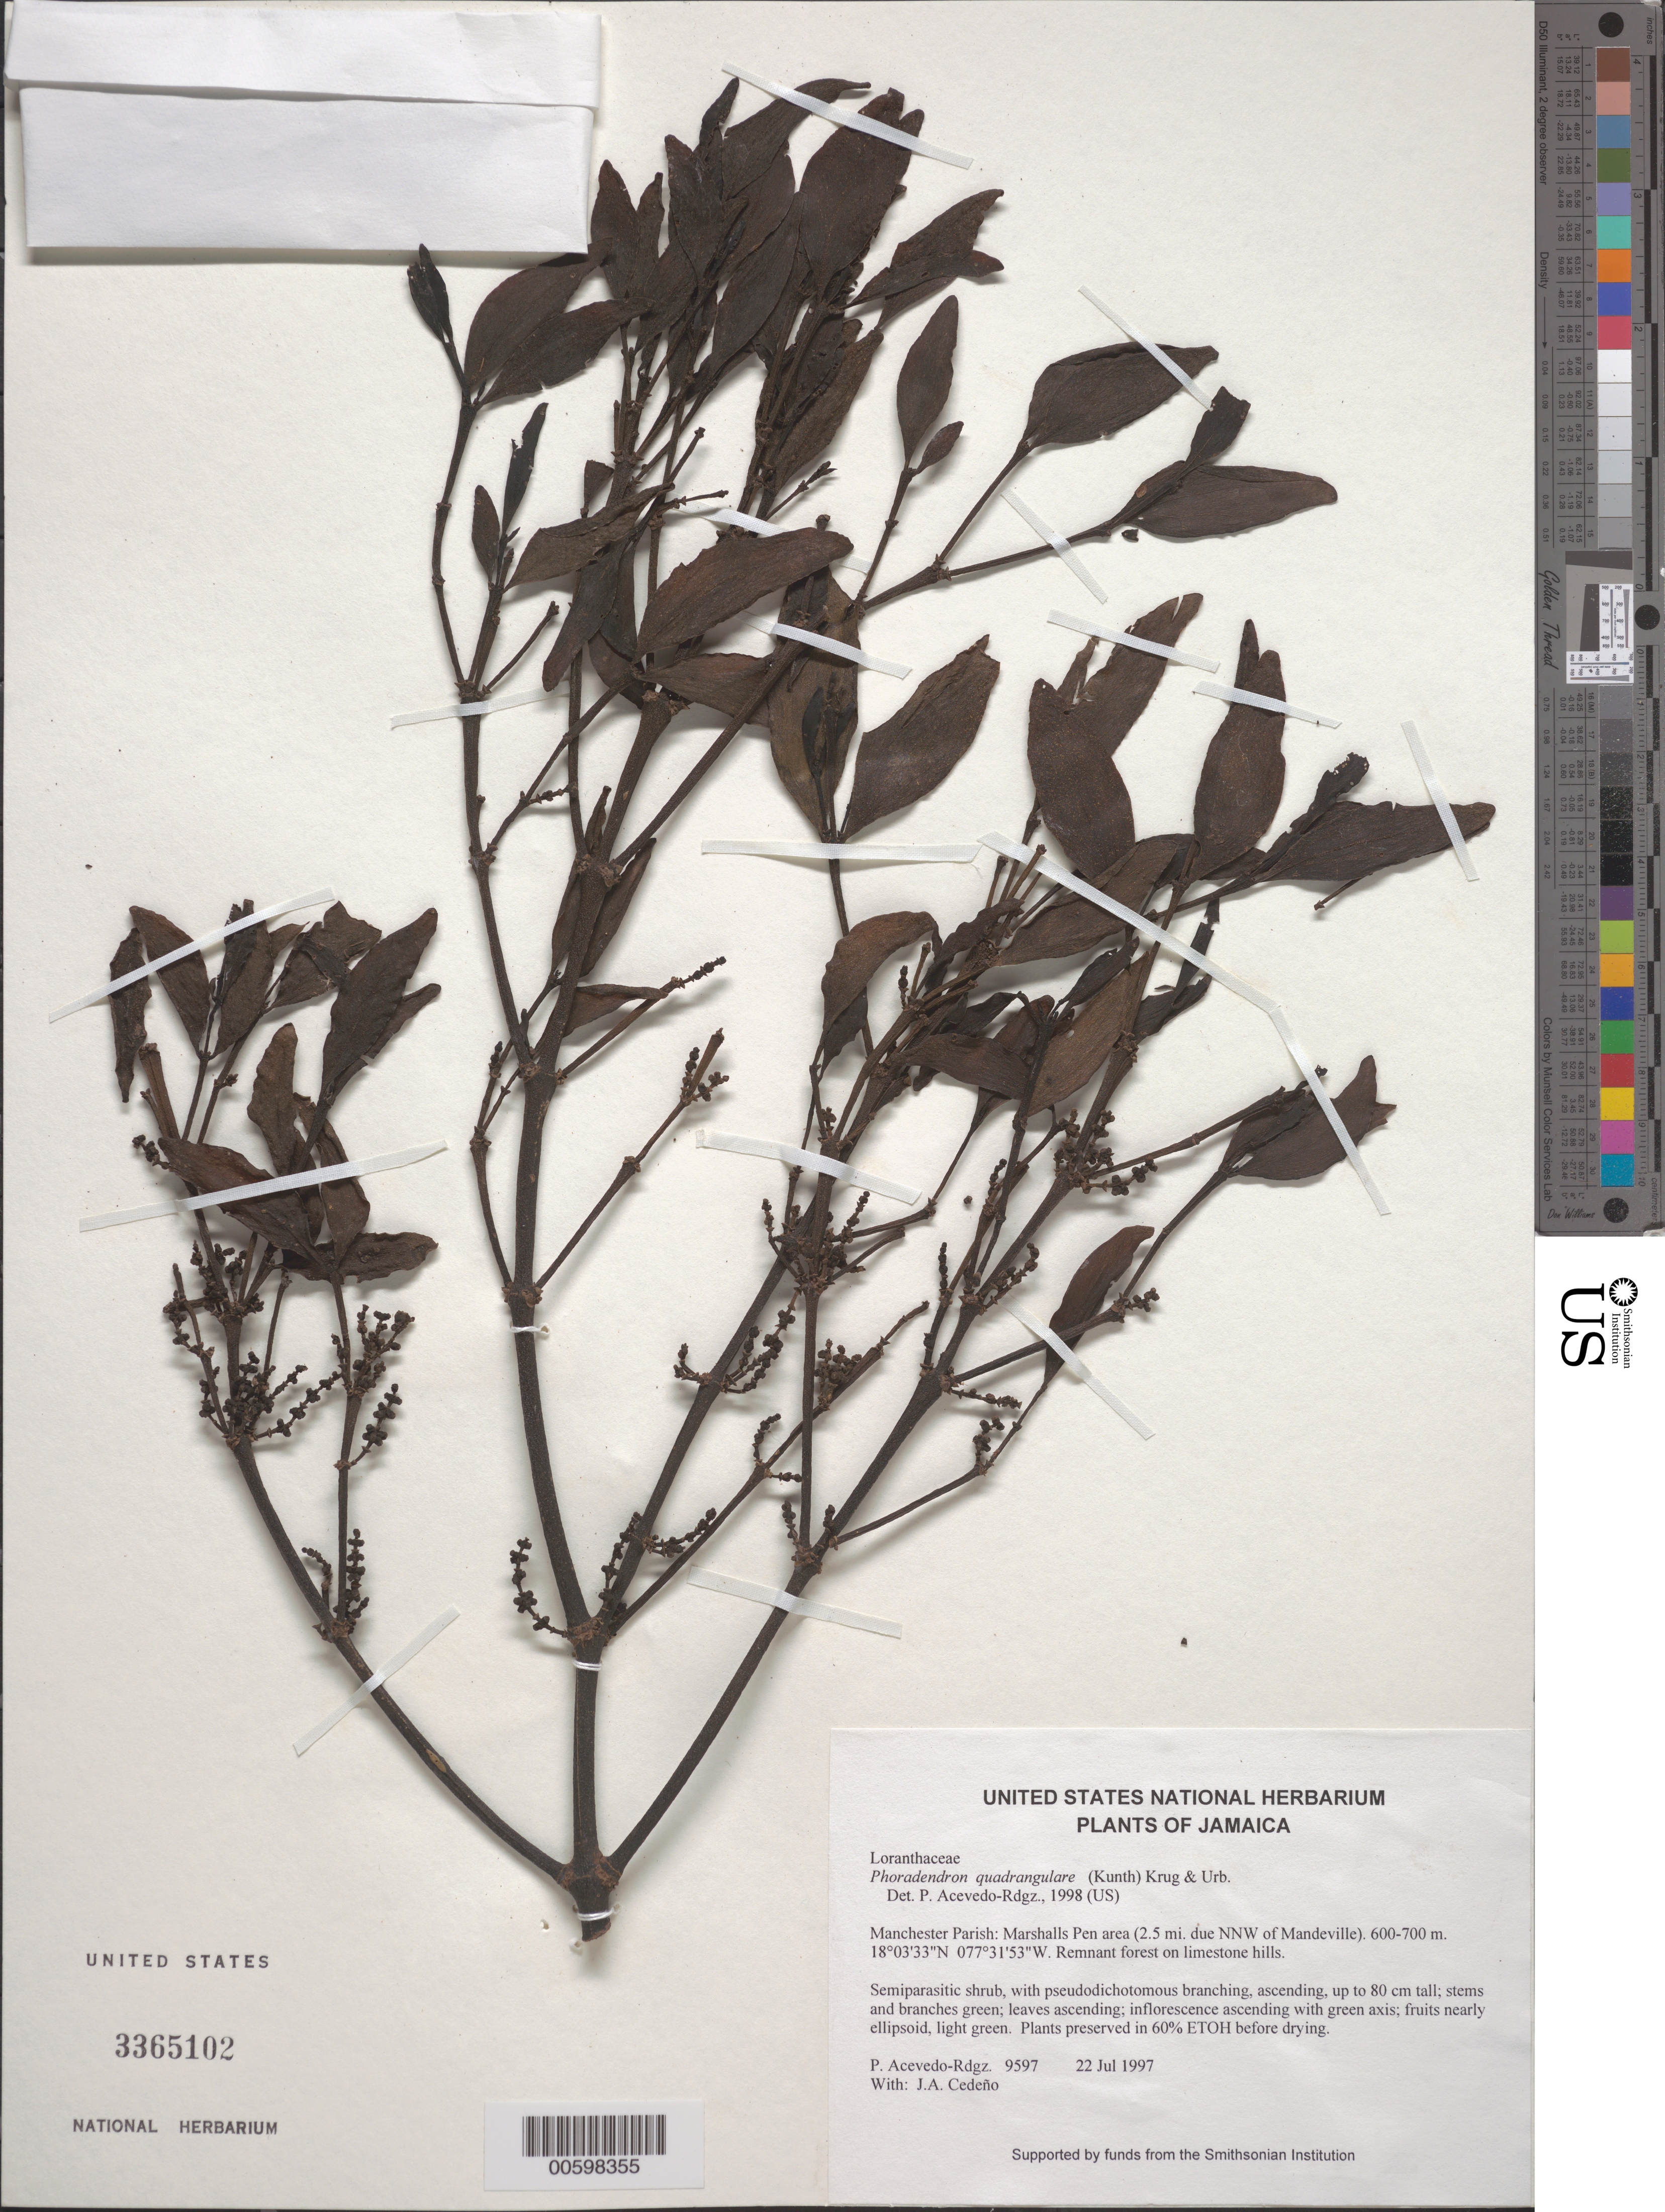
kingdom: Plantae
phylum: Tracheophyta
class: Magnoliopsida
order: Santalales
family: Viscaceae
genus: Phoradendron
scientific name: Phoradendron quadrangulare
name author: (Kunth) Griseb.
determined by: Acevedo-Rodríguez, P., (BOT), Smithsonian Institution - National Museum of Natural History (UNITED STATES)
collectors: P. Acevedo-Rodr. & J. A. Cedeño M.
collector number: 9597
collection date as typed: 22 Jul 1997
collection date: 1997-07-22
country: Jamaica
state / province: Manchester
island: Jamaica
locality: Manchester Parish: Marshalls Pen area (2.5 mi. due NNW of Mandeville).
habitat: Remnant forest on limestone hills.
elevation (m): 600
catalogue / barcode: US 3365102